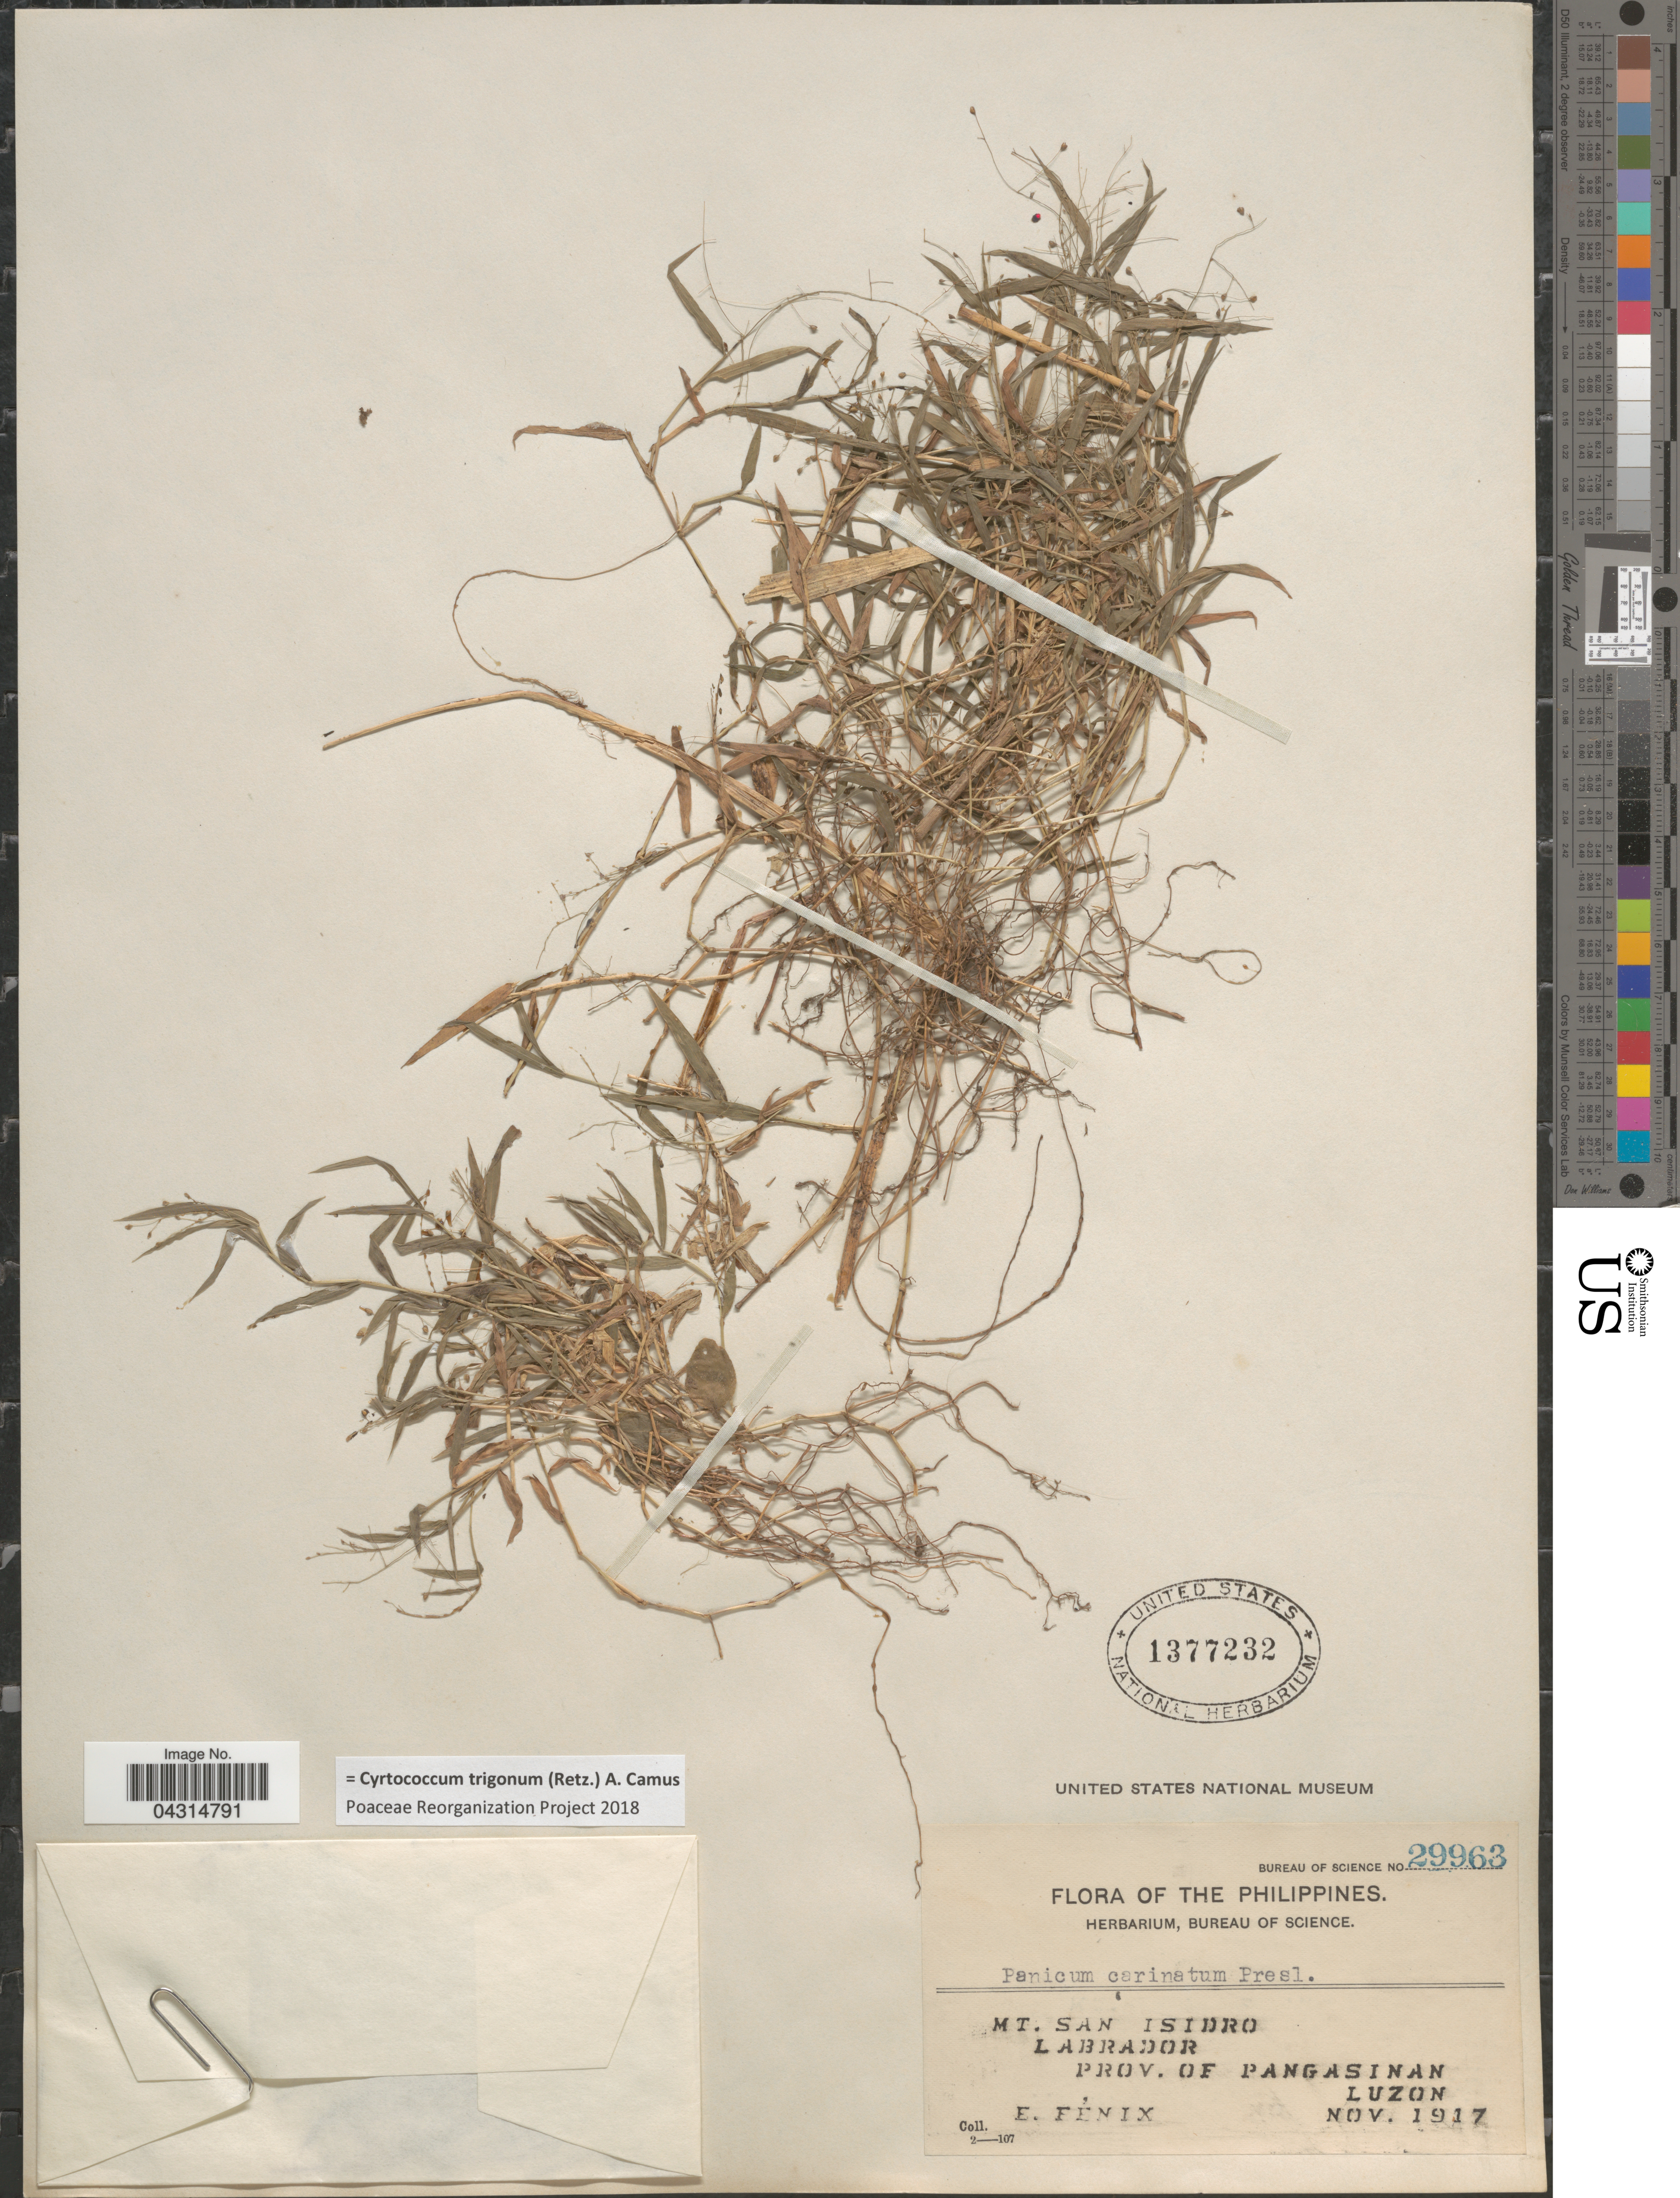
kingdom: Plantae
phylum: Tracheophyta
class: Liliopsida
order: Poales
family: Poaceae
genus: Cyrtococcum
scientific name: Cyrtococcum trigonum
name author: (Retz.) A. Camus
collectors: E. Fénix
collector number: Bureau of Science 29963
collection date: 1917-11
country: Philippines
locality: Mt. San Isidro. Labrador. Prov. of Pangasinan, Luzon.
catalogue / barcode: US 1377232